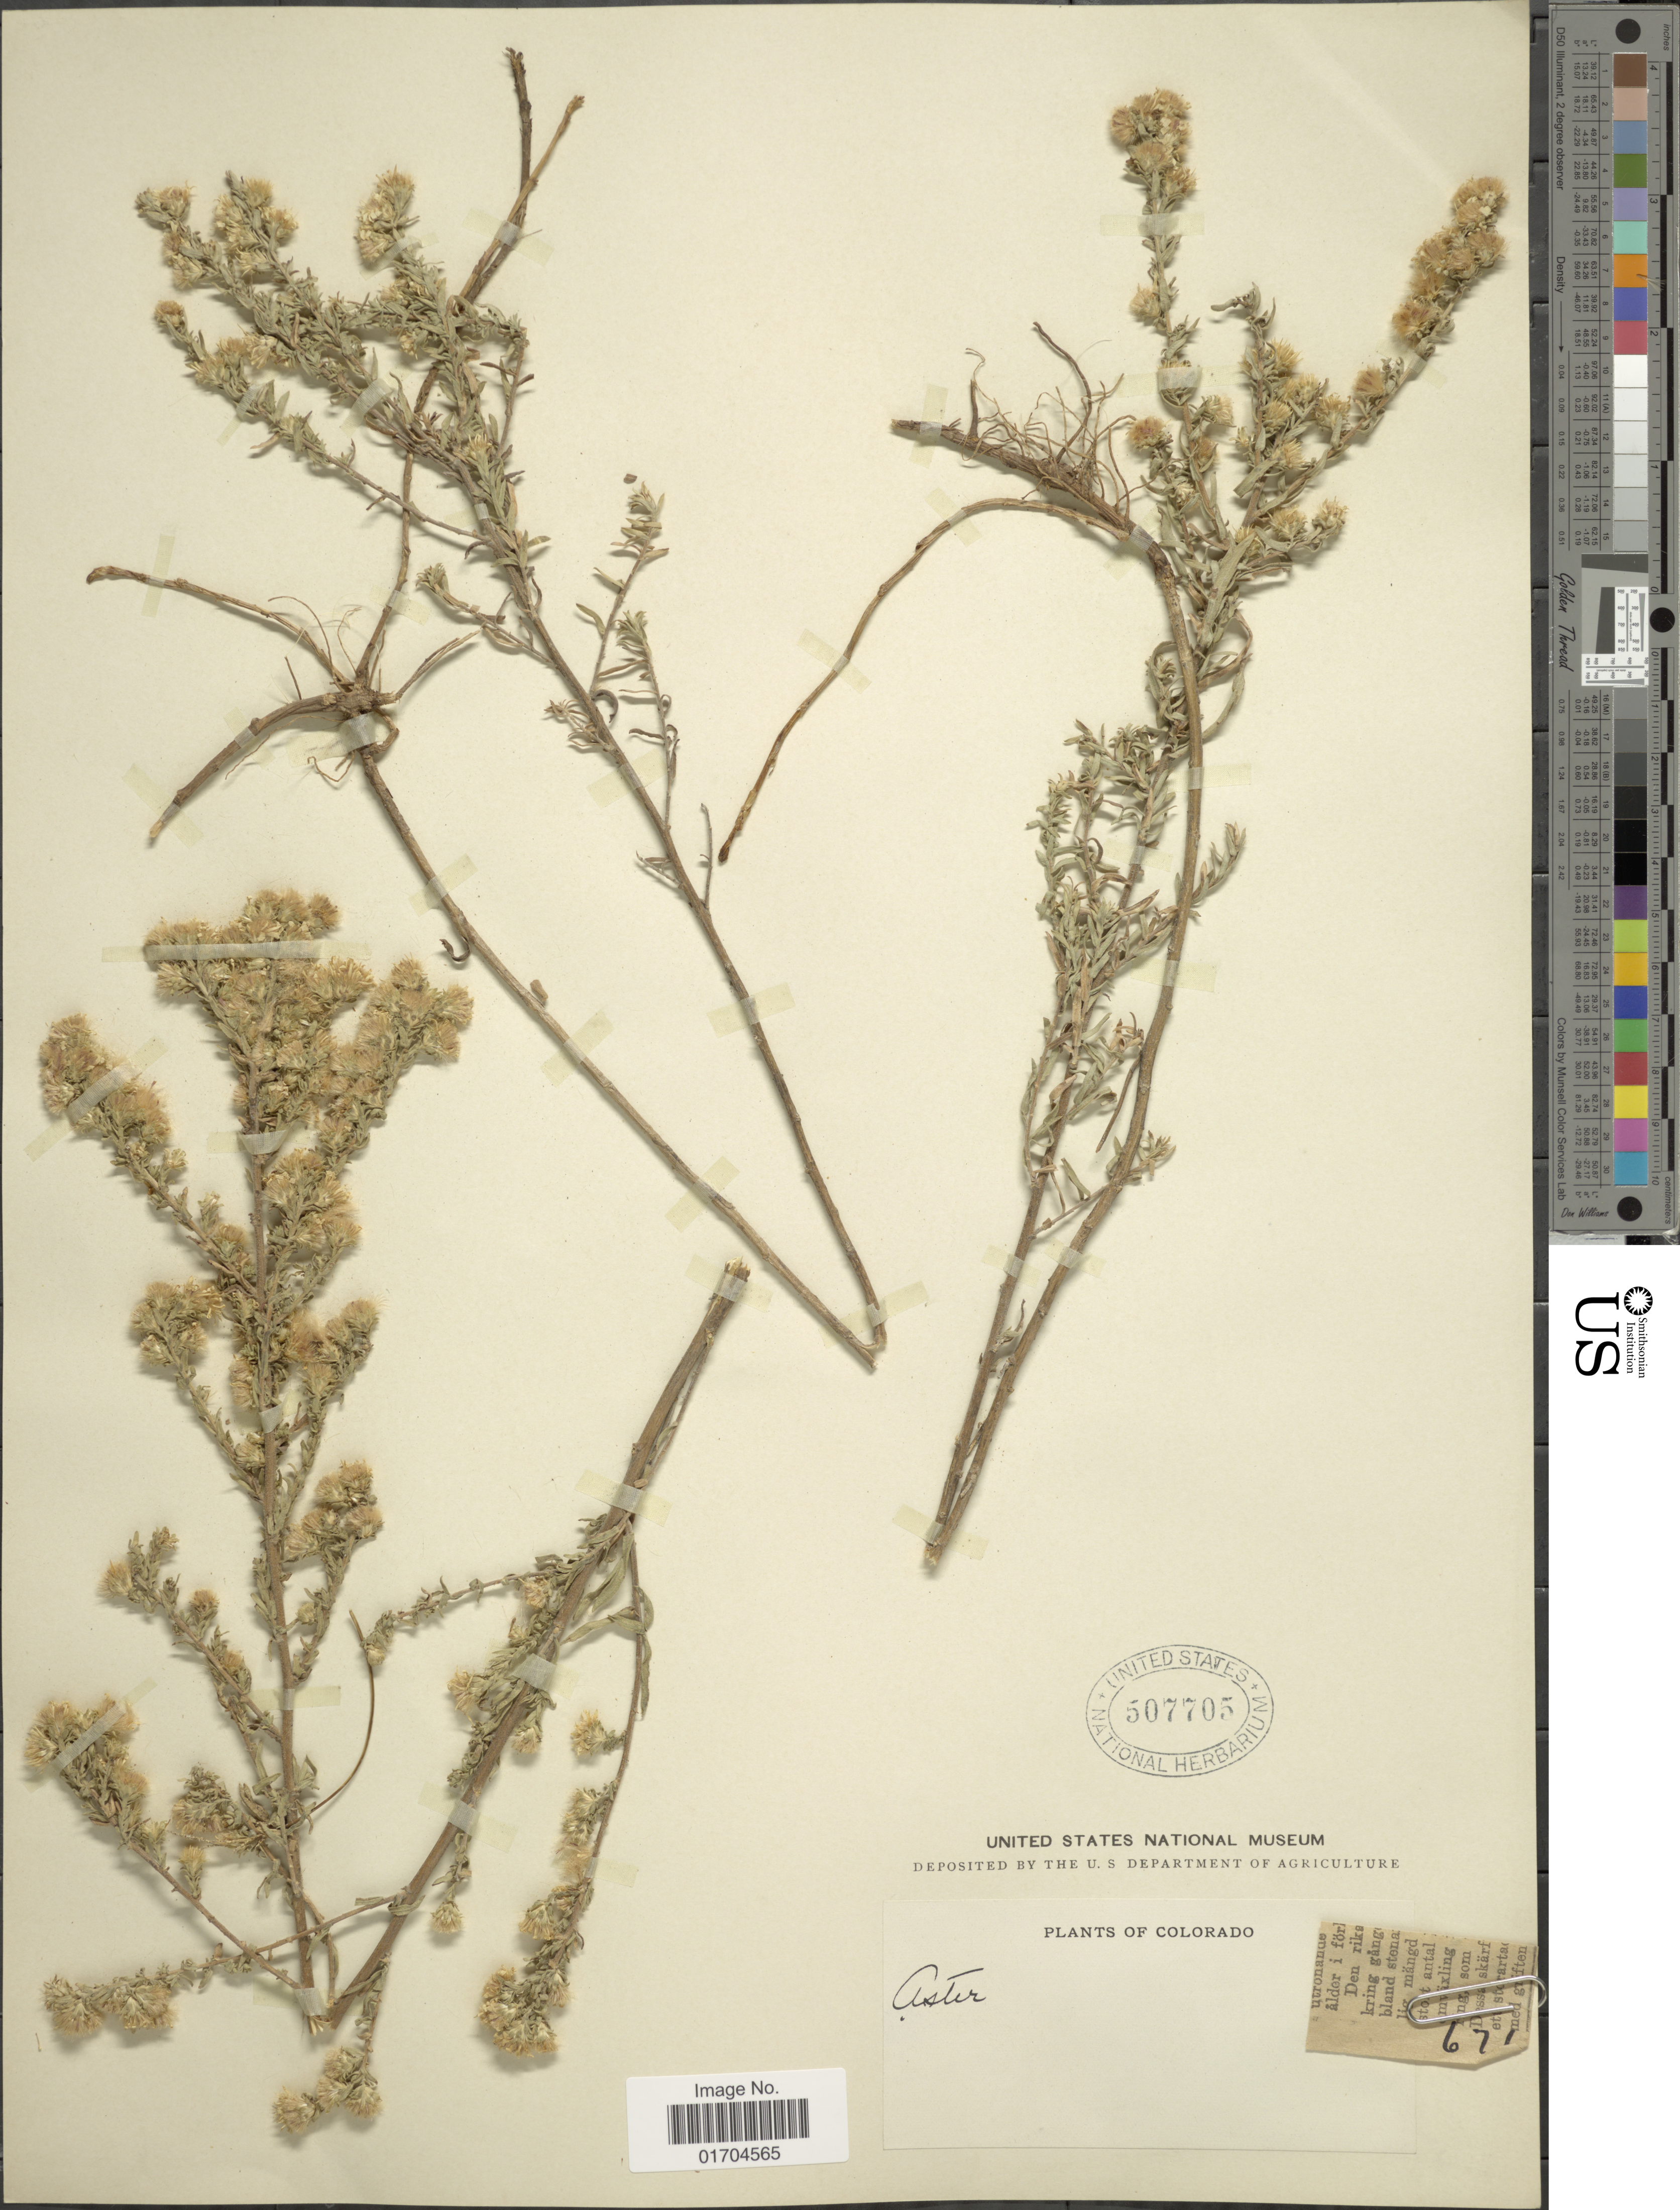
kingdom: Plantae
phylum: Tracheophyta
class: Magnoliopsida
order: Asterales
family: Asteraceae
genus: Symphyotrichum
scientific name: Symphyotrichum sp.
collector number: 671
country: United States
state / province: Colorado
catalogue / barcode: US 507705